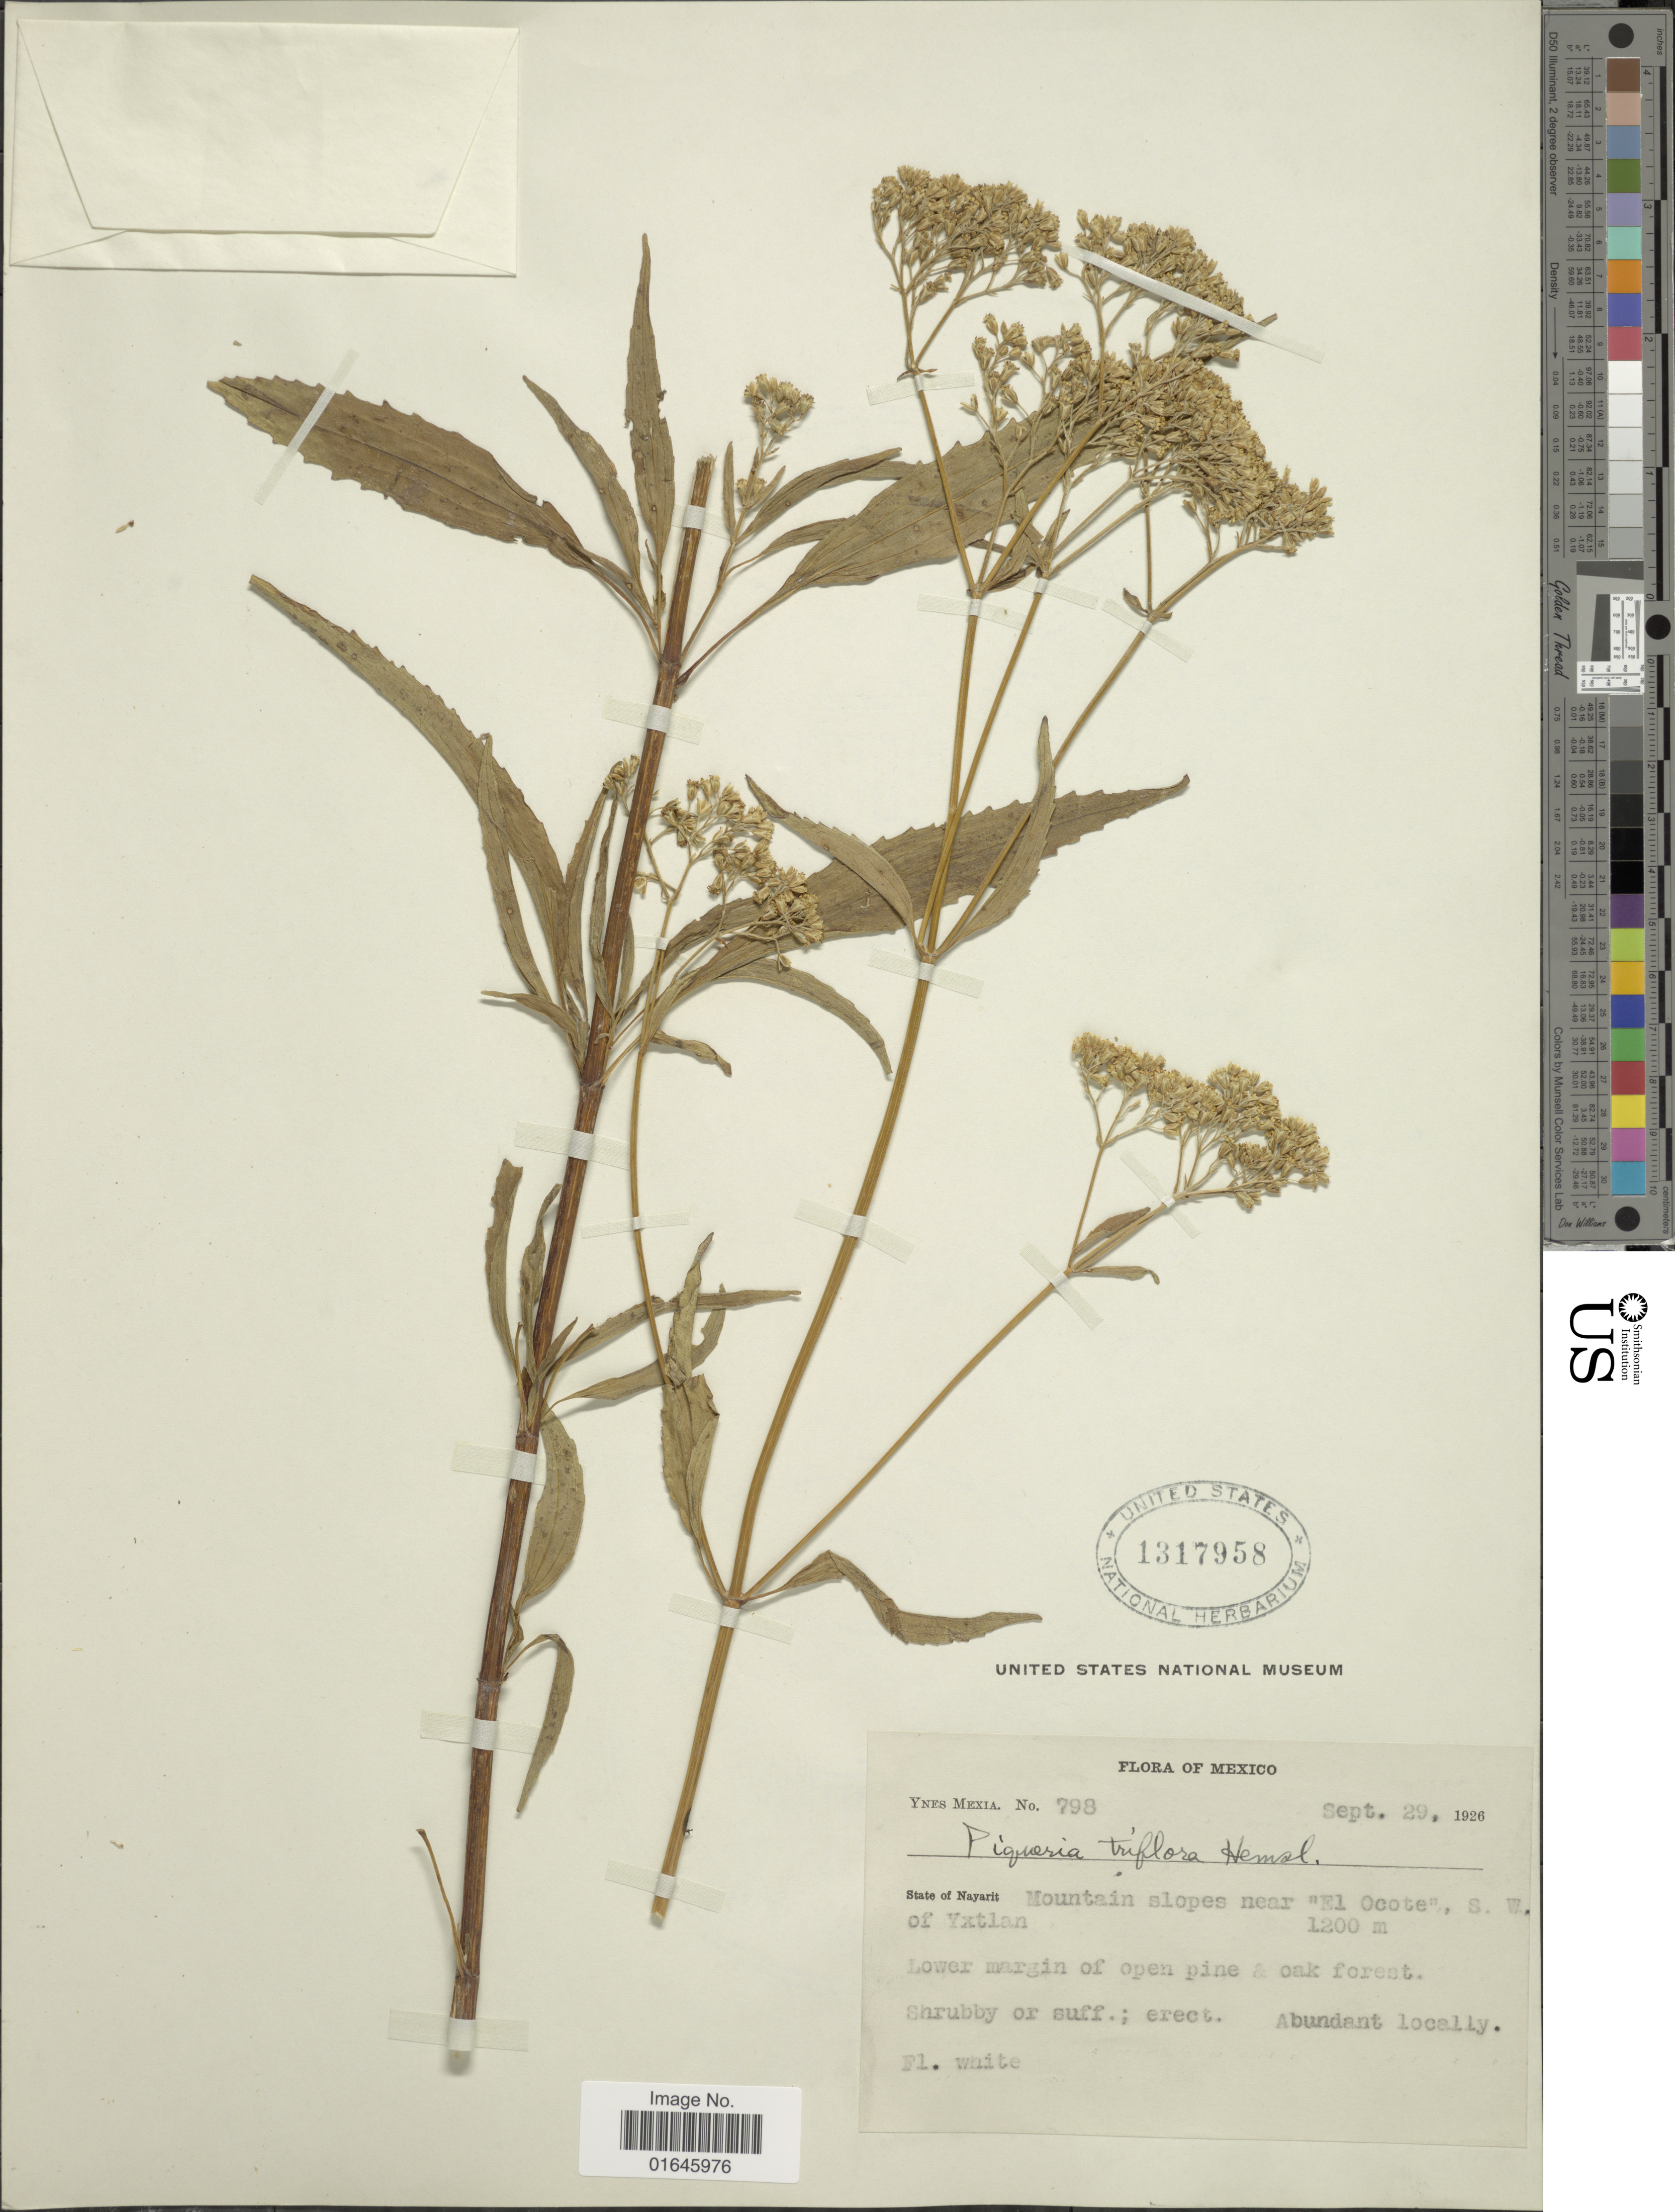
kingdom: Plantae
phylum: Tracheophyta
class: Magnoliopsida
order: Asterales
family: Asteraceae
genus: Piqueria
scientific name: Piqueria triflora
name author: Hemsl. in Godman &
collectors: Y. Mexia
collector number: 798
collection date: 1926-09-29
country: Mexico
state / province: Nayarit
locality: Mountain slopes near El Ocote. S.W. of Yxtlan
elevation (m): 1200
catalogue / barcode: US 1317958